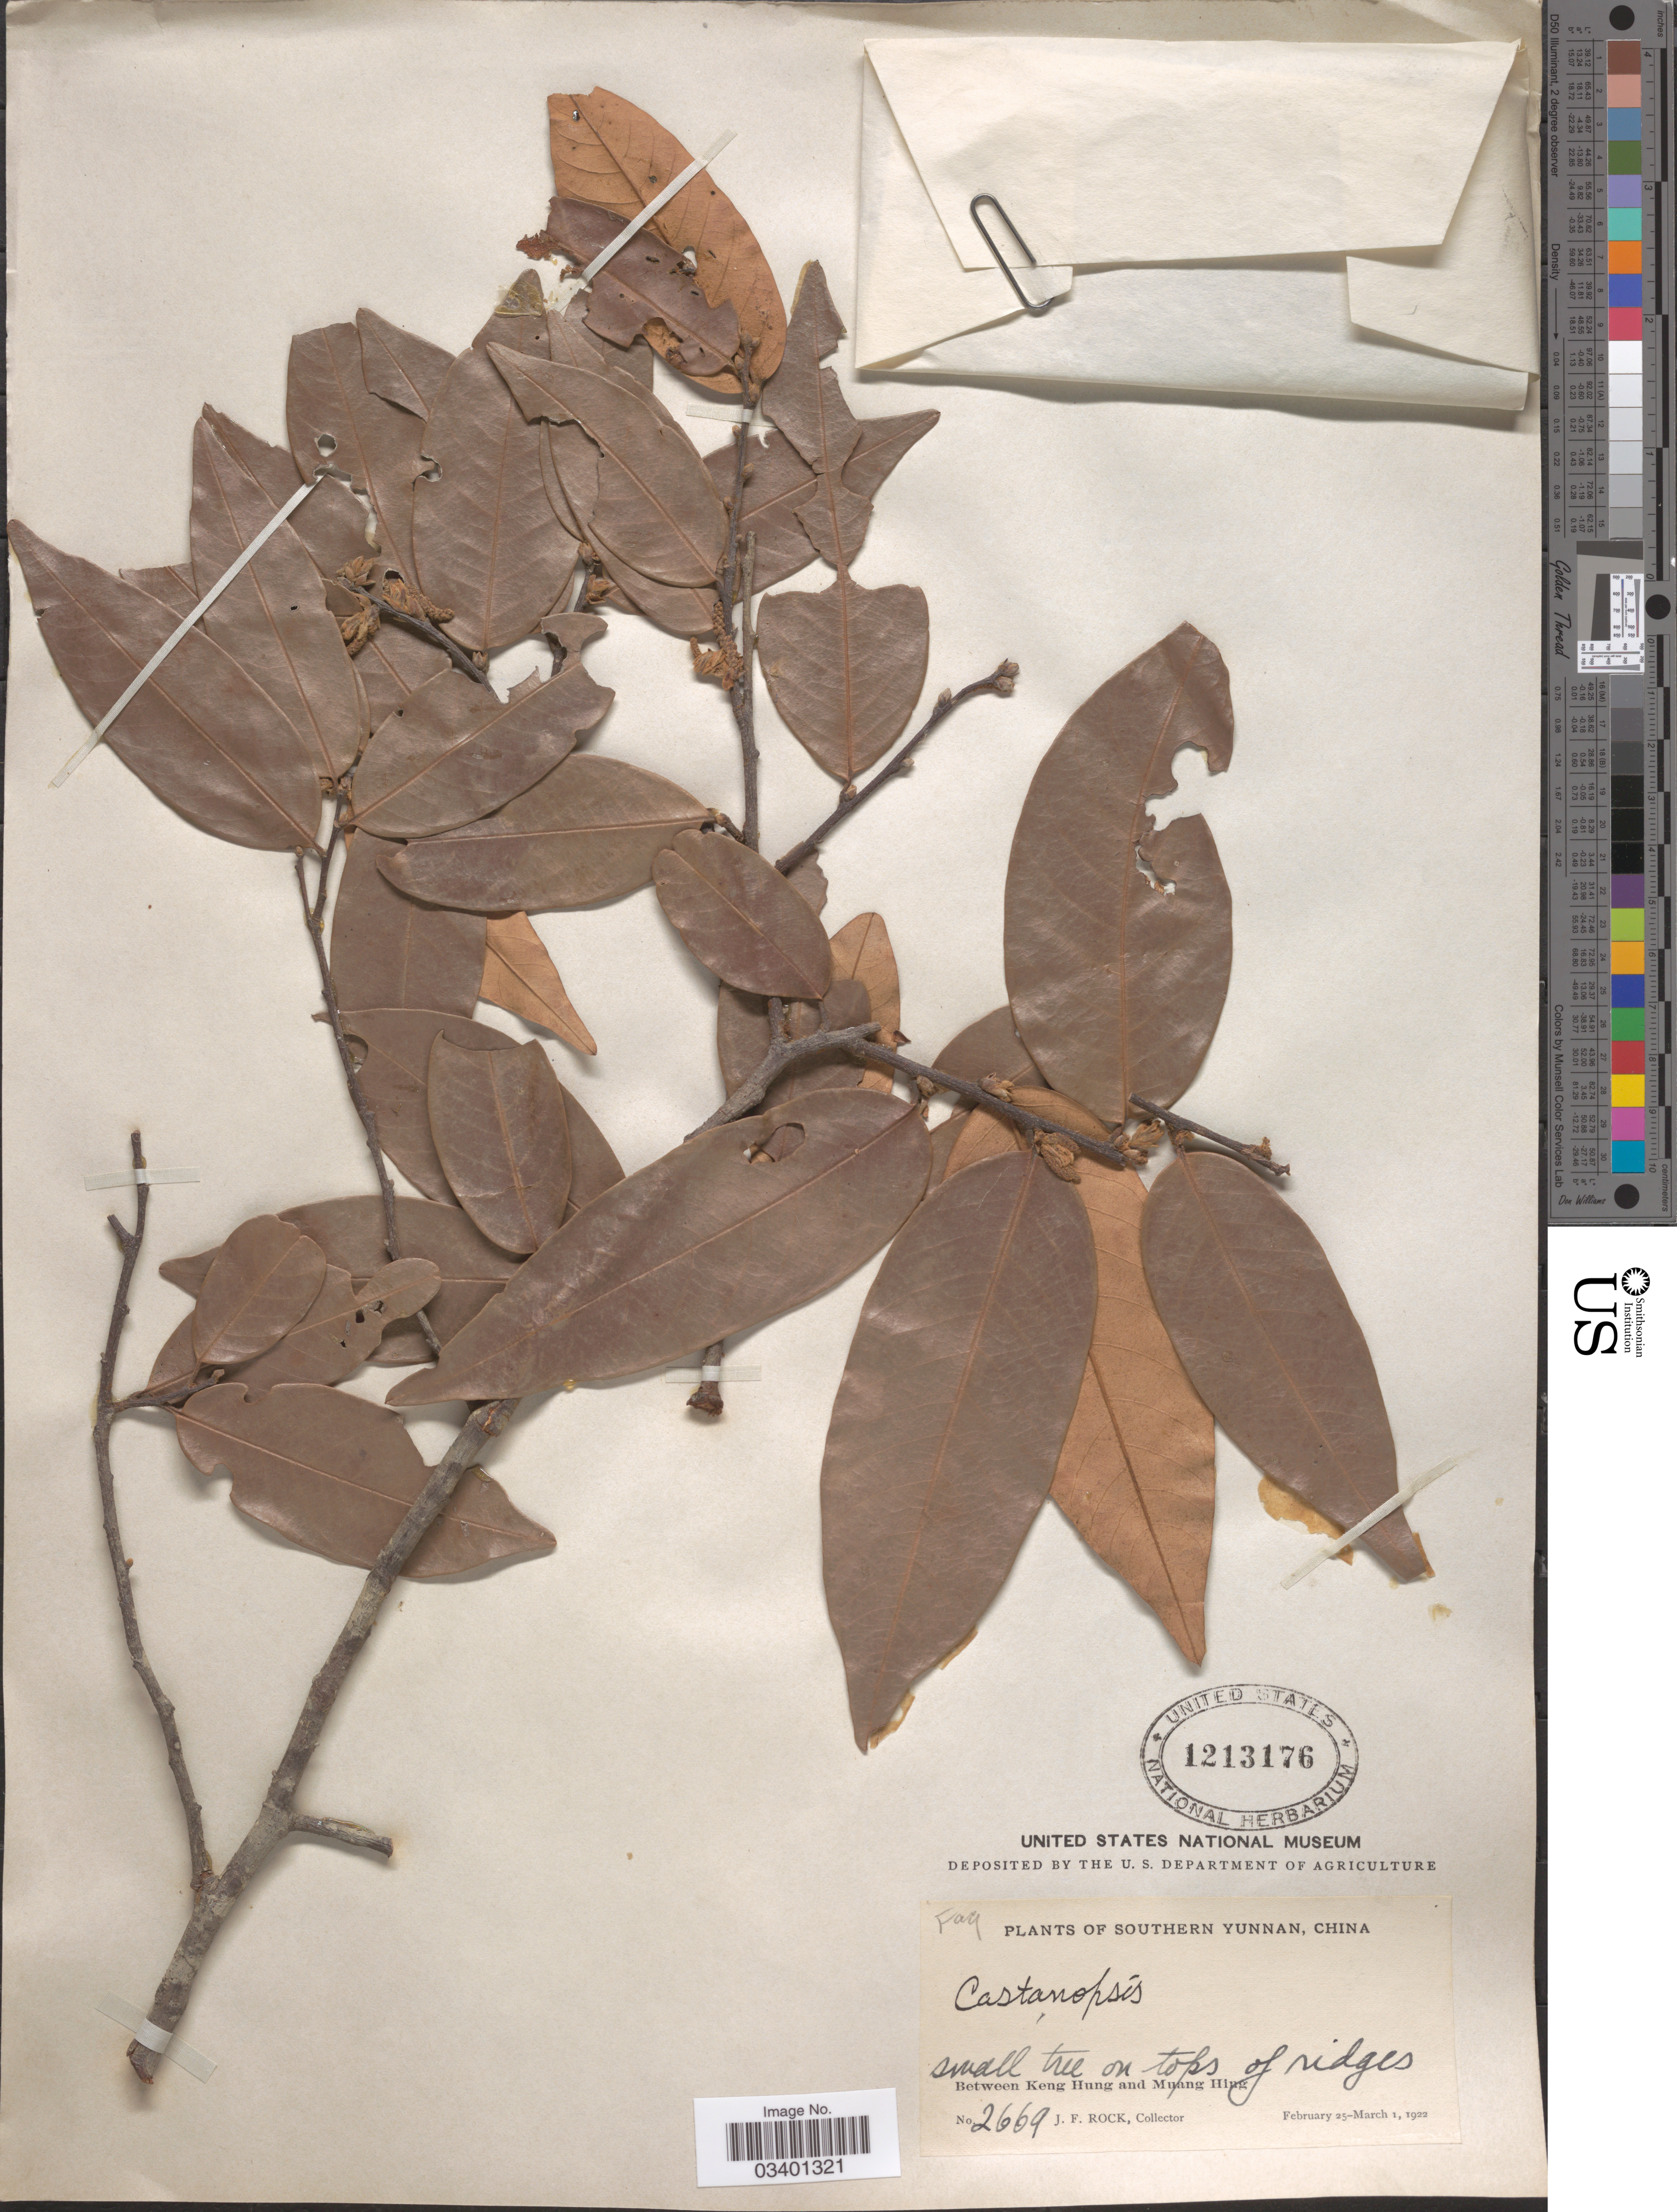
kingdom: Plantae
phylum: Tracheophyta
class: Magnoliopsida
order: Fagales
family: Fagaceae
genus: Castanopsis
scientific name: Castanopsis sp.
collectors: J. Rock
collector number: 2669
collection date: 1922-02-25/1922-03-01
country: China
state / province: Yunnan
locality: Southern Yunnan. On tops of ridges. Between Keng Hung and Muang Hing.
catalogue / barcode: US 1213176